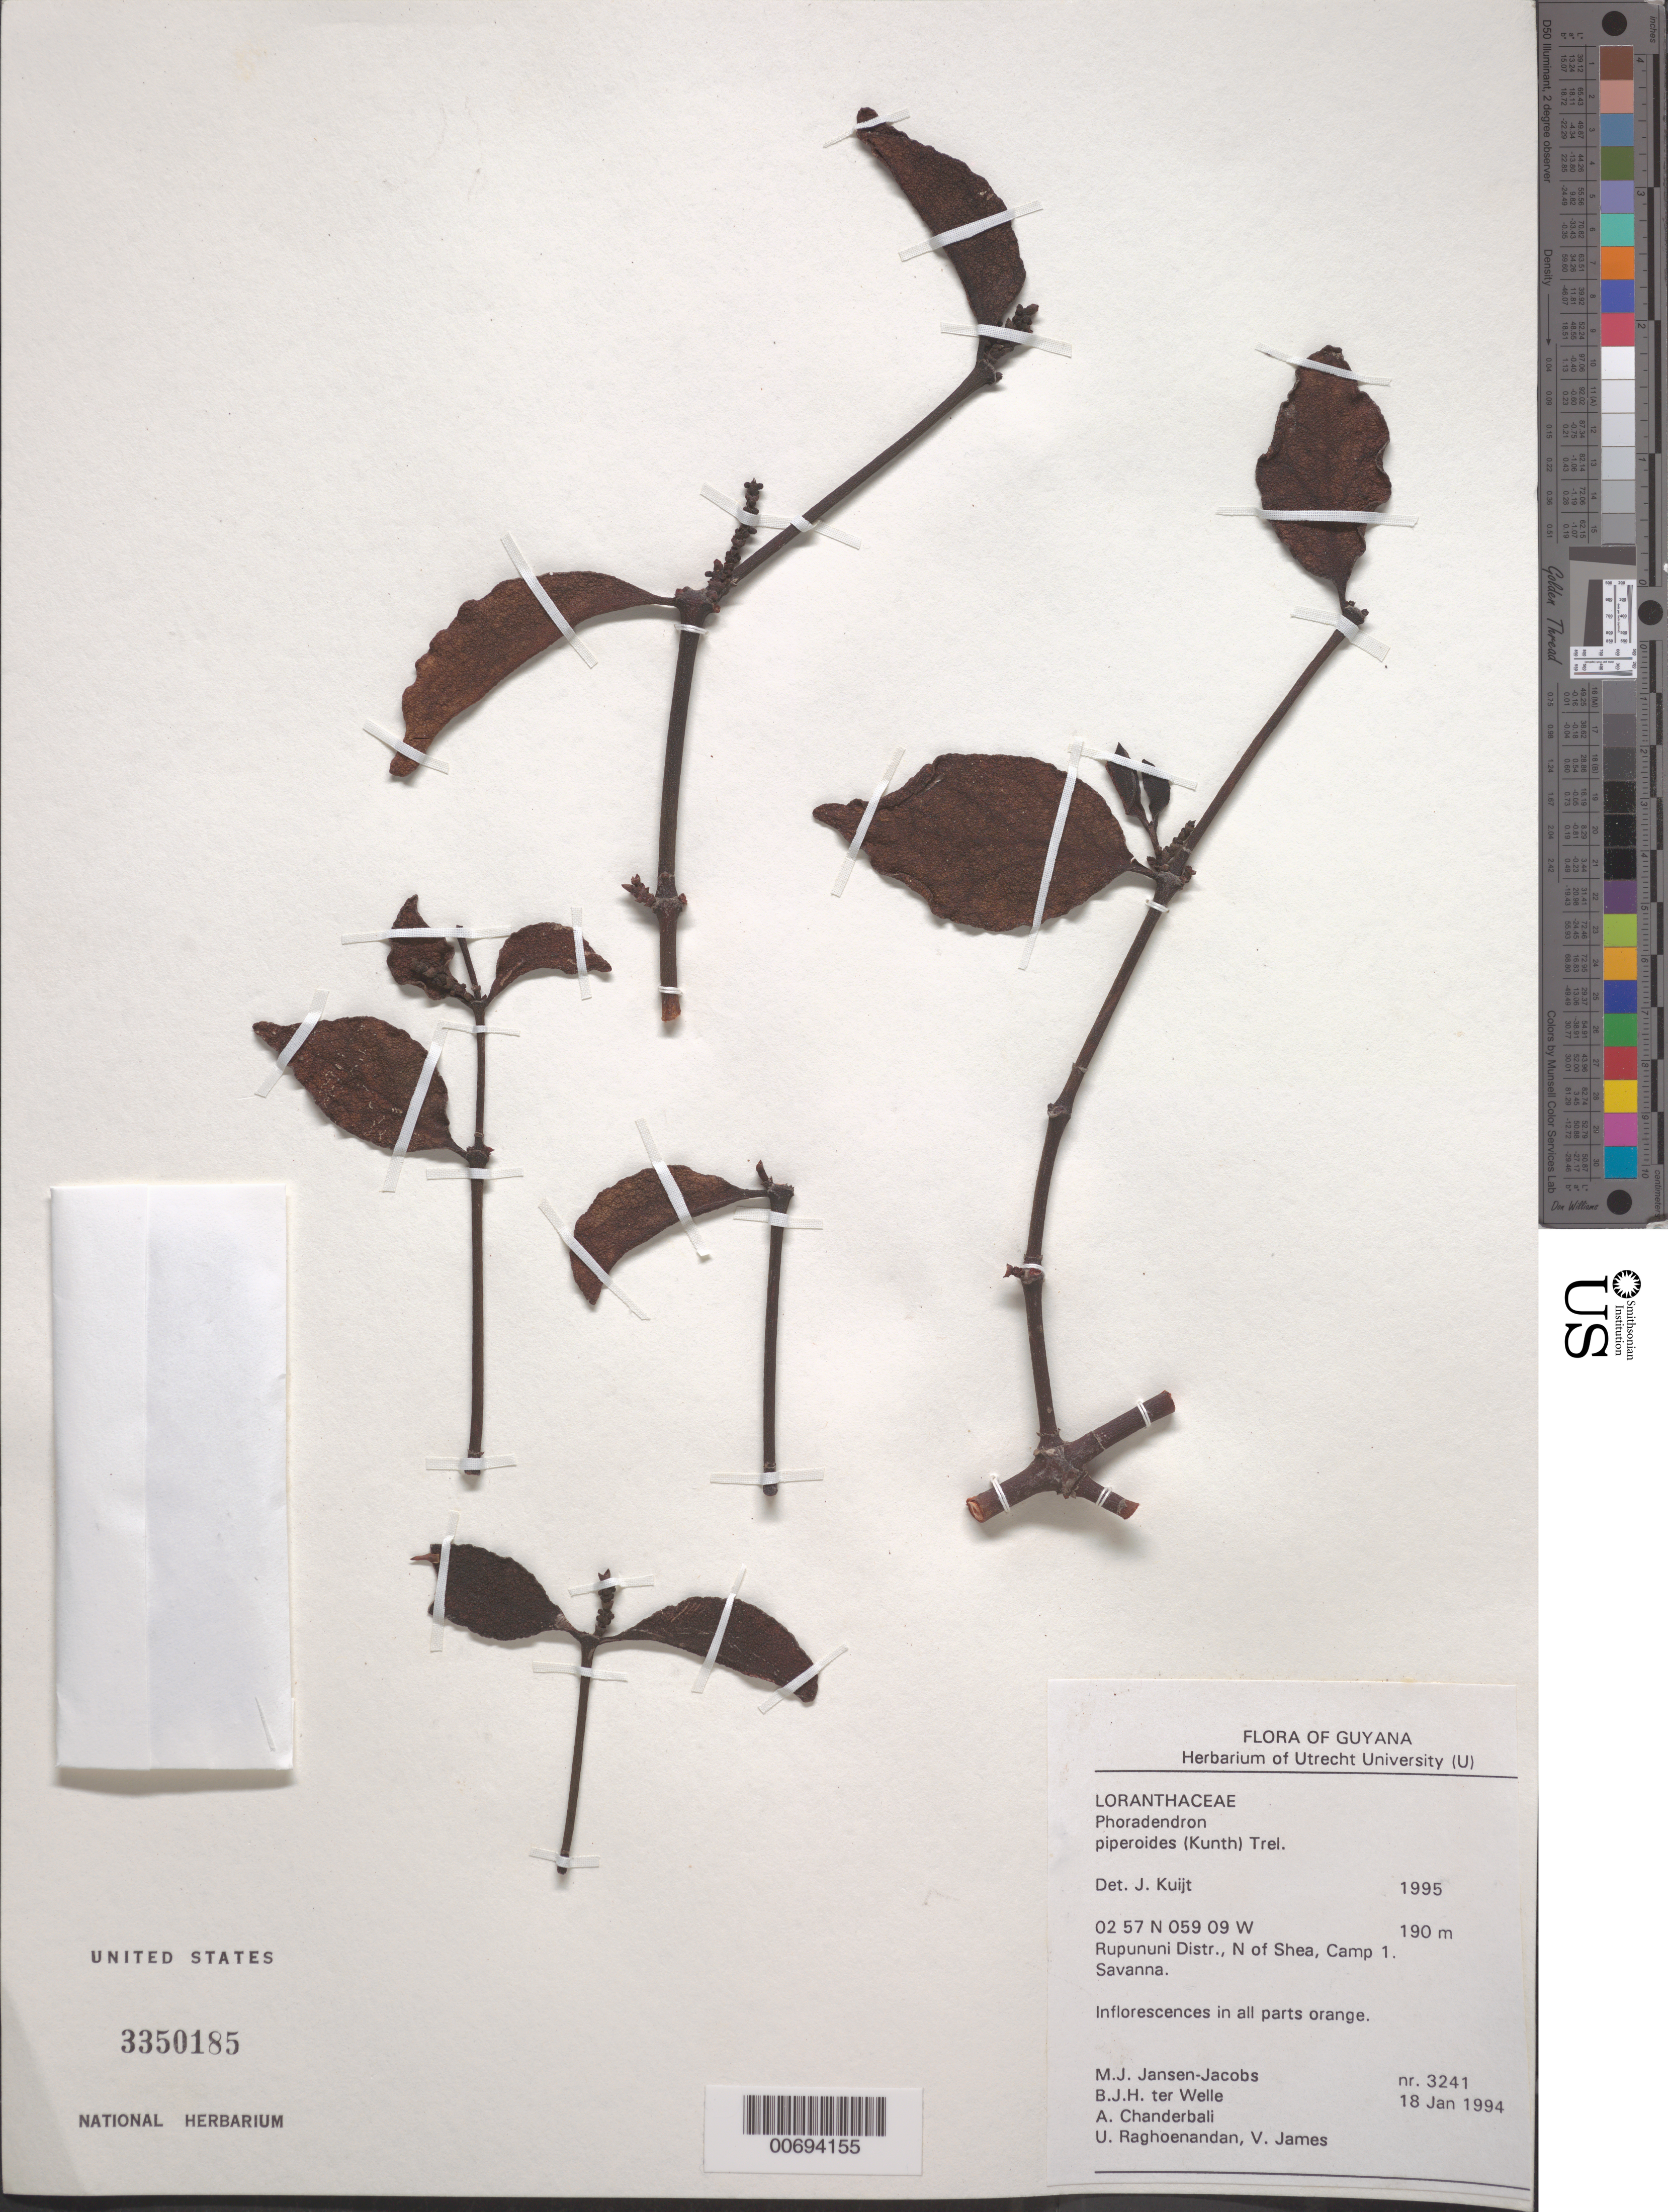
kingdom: Plantae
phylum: Tracheophyta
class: Magnoliopsida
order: Santalales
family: Viscaceae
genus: Phoradendron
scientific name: Phoradendron piperoides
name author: (Kunth) Trel.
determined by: Kuijt, Job, (CANADA)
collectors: M. J. Jansen-Jacobs, B. Welle, A. S. Chanderbali, U. Raghoenandan & V. James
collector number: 3241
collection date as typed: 18-Jan-94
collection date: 1994-01-18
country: Guyana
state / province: U. Takutu-U. Essequibo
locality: Shea, N of, camp 1, Rupununi District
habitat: Savanna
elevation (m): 190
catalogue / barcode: US 3350185